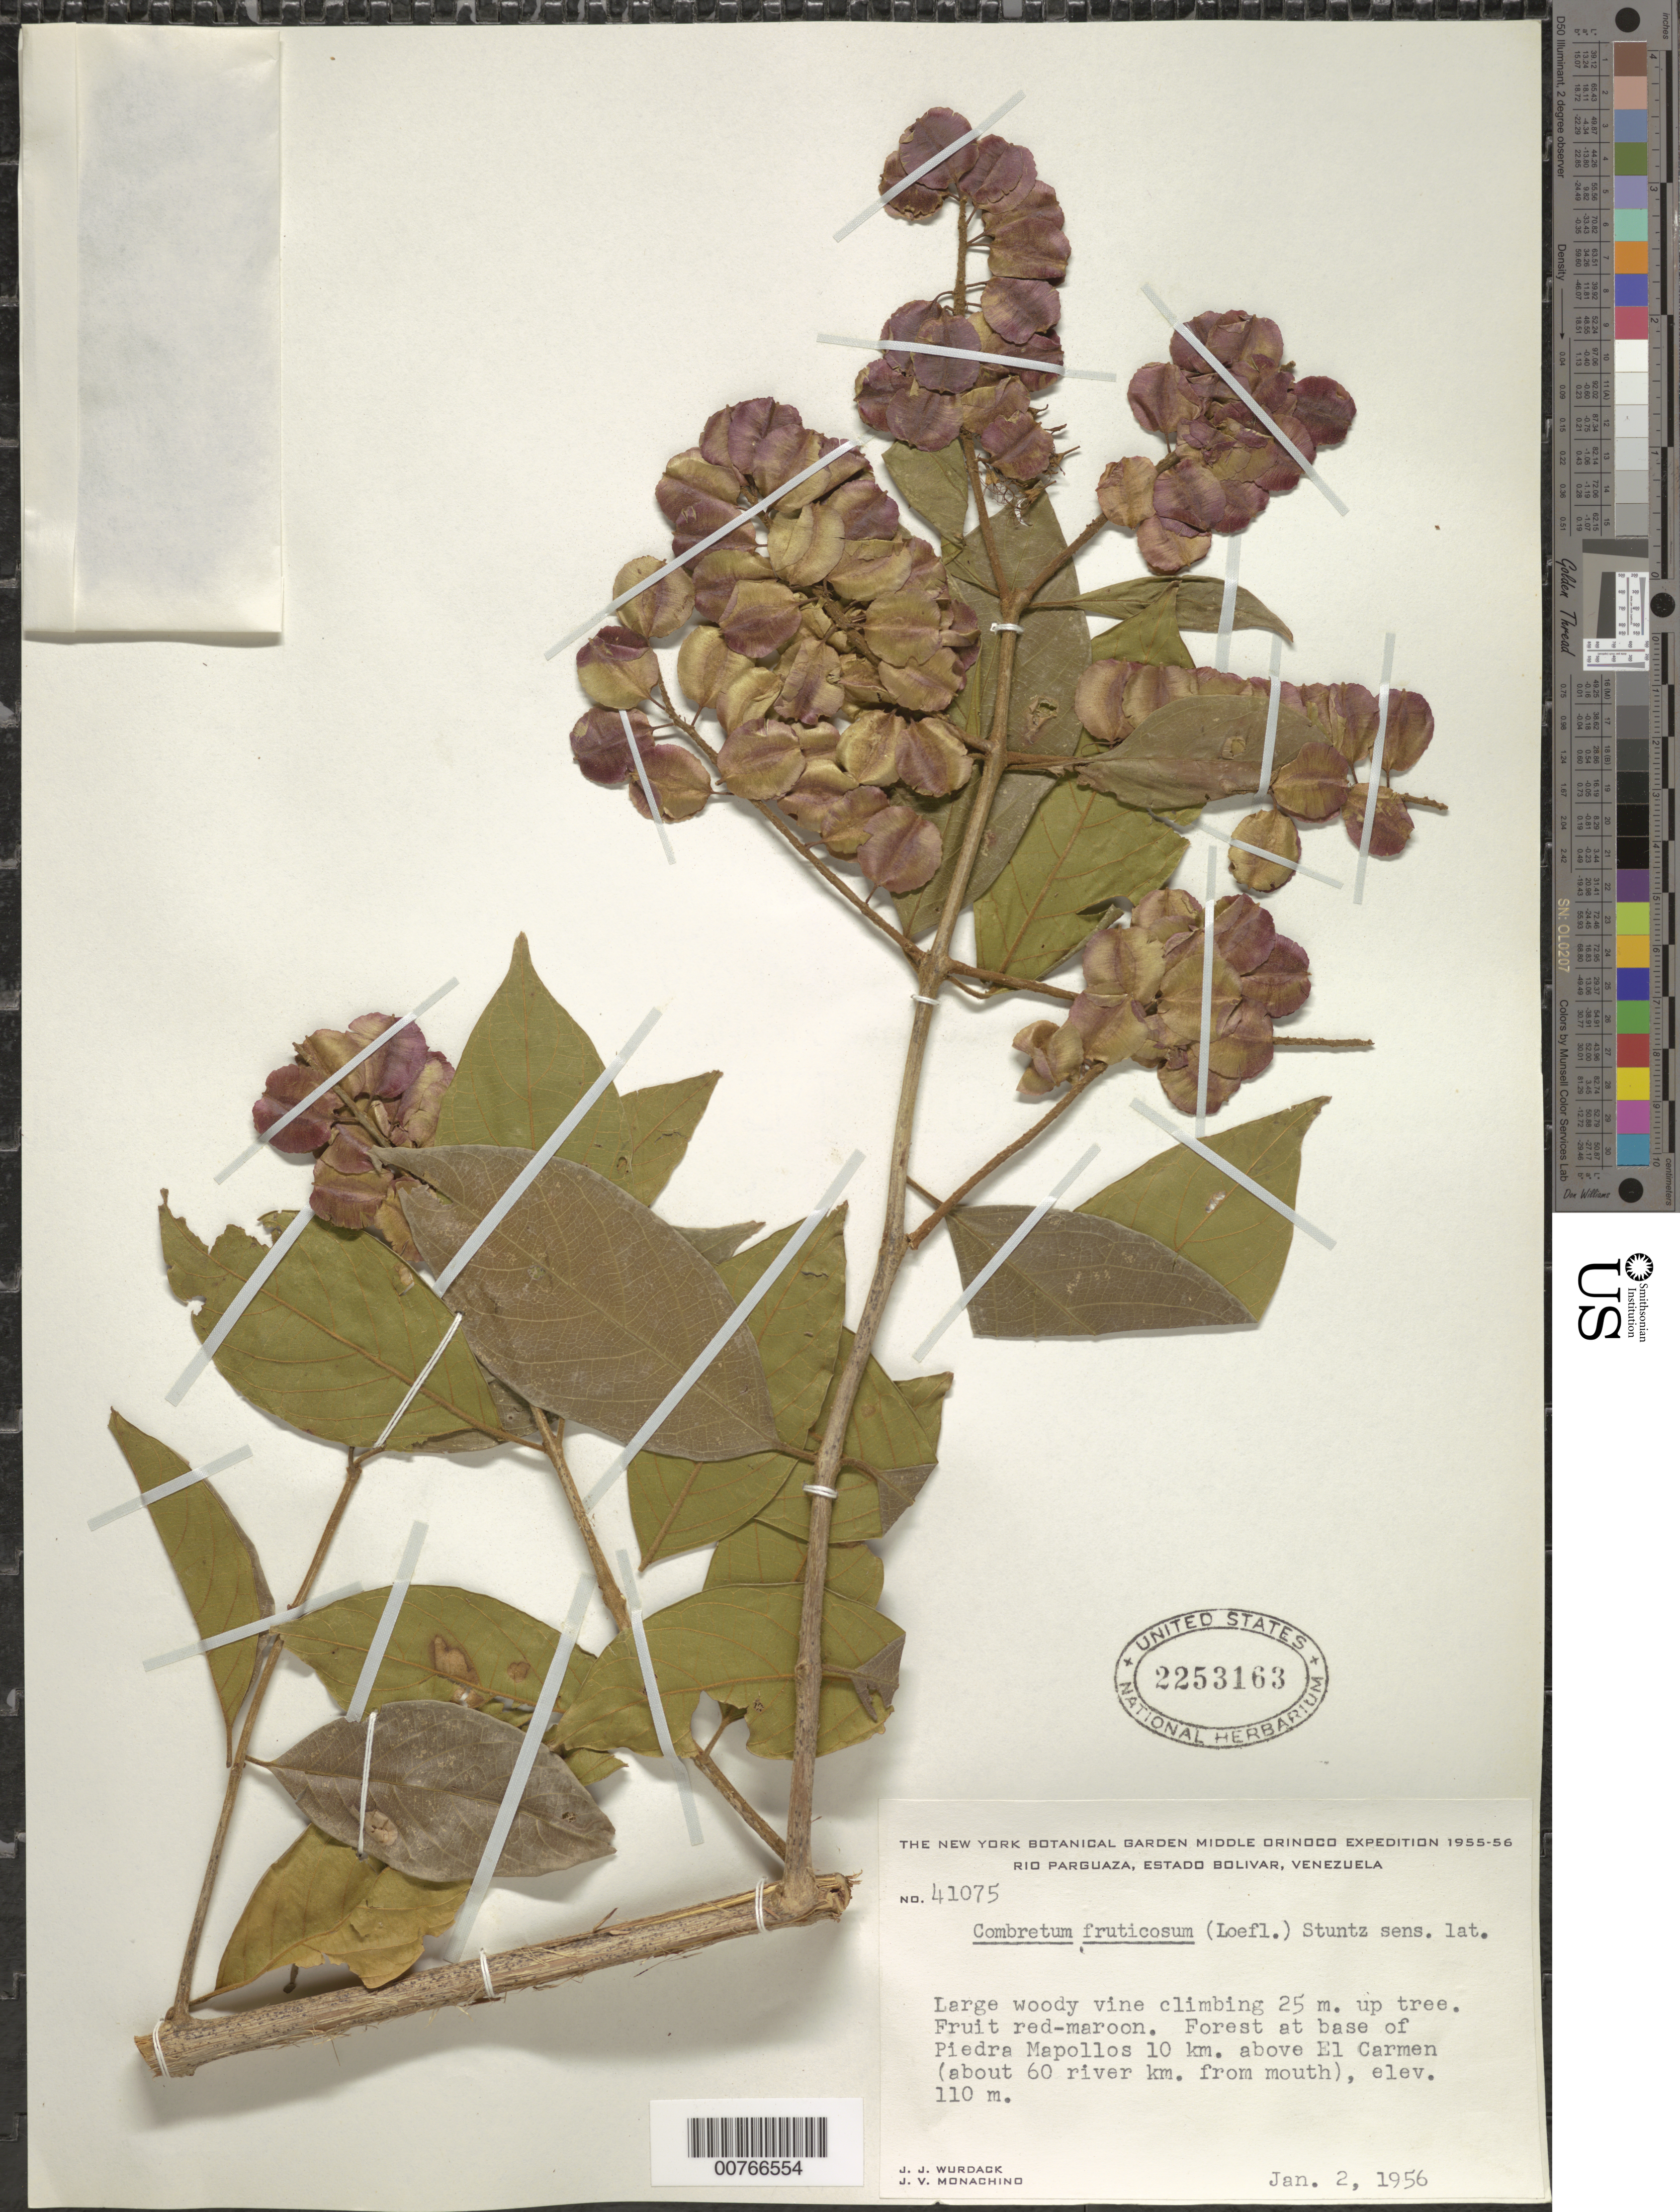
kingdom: Plantae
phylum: Tracheophyta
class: Magnoliopsida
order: Myrtales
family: Combretaceae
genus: Combretum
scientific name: Combretum fruticosum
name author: (Loefl.) Stuntz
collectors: J. J. Wurdack & J. V. Monachino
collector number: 41075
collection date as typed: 2-Jan-56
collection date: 1956-01-02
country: Venezuela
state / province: Bolívar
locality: Piedra Mapollas, 10 km above El Carmen on Río Parguaza, about 60 km from river mouth, ca. 60 km from mouth.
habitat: Forest at base of rock formation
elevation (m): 110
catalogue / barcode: US 2253163